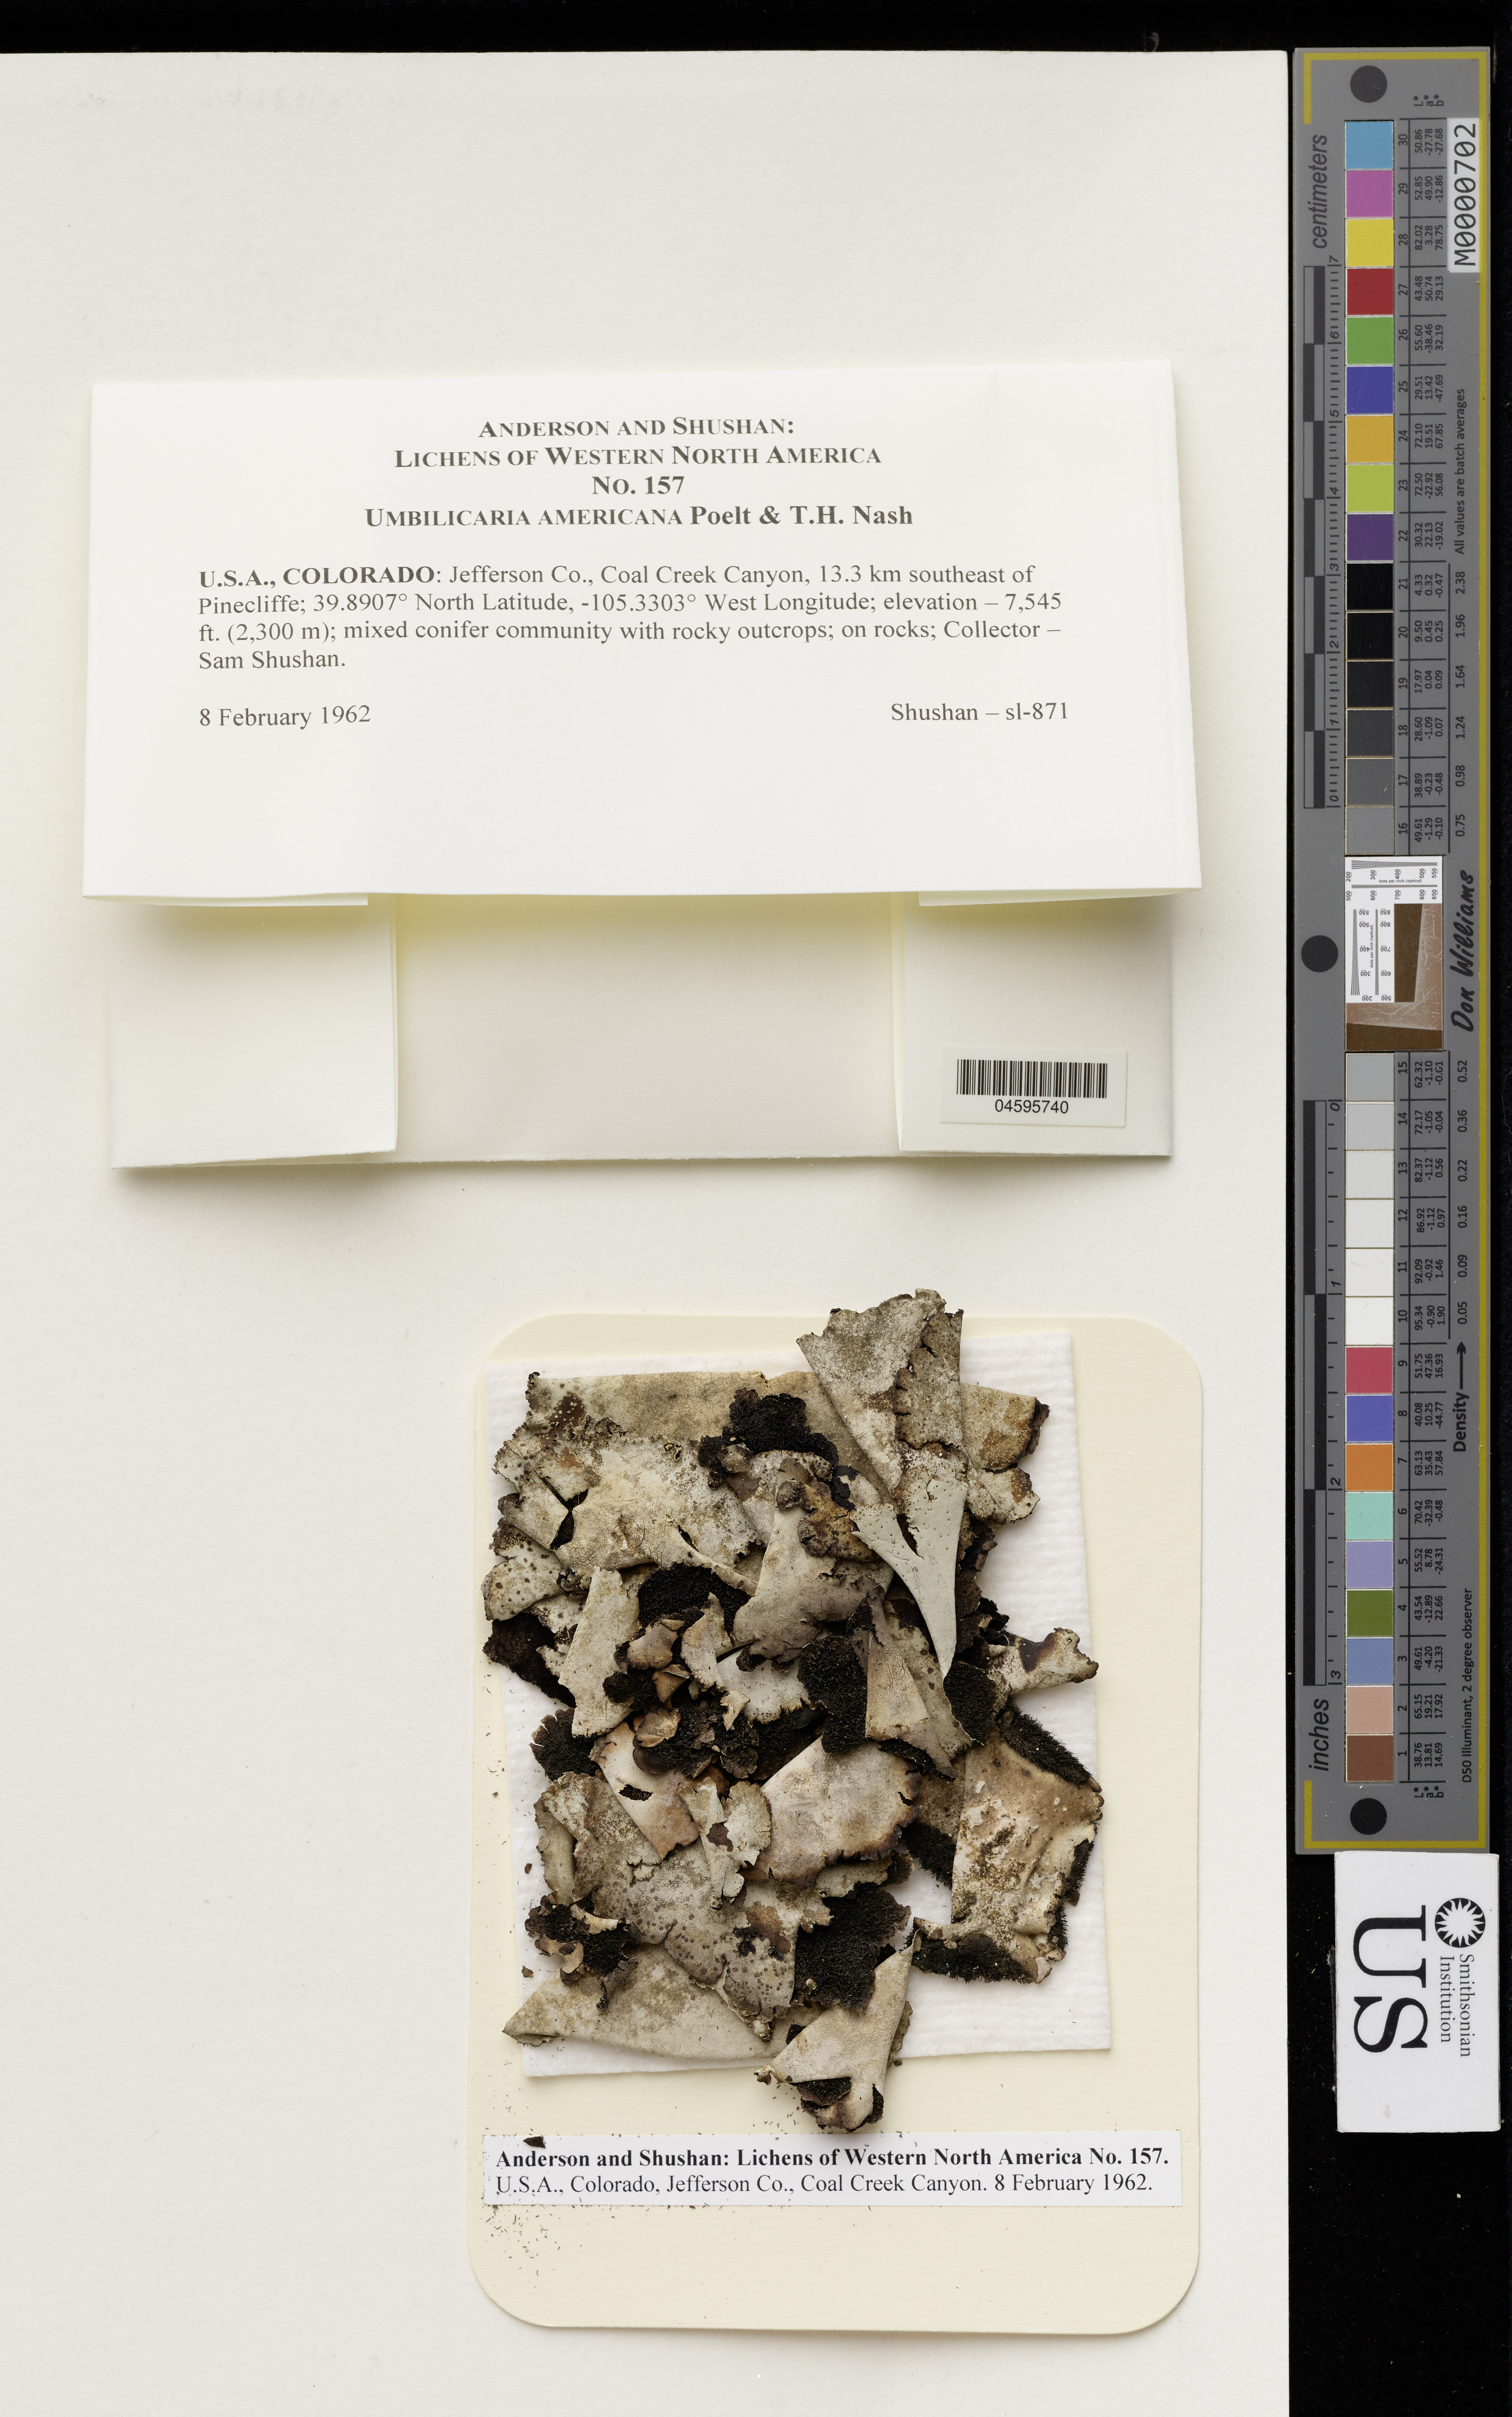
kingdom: Fungi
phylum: Ascomycota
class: Lecanoromycetes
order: Umbilicariales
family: Umbilicariaceae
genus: Umbilicaria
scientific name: Umbilicaria americana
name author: Poelt & T.H. Nash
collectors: S. Shushan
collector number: sl-871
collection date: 1962-02-08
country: United States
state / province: Colorado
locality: Western North America. Jefferson Co., Coal Creek Canyon, 13.3 km southeast of Pinecliffe.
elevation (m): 2300